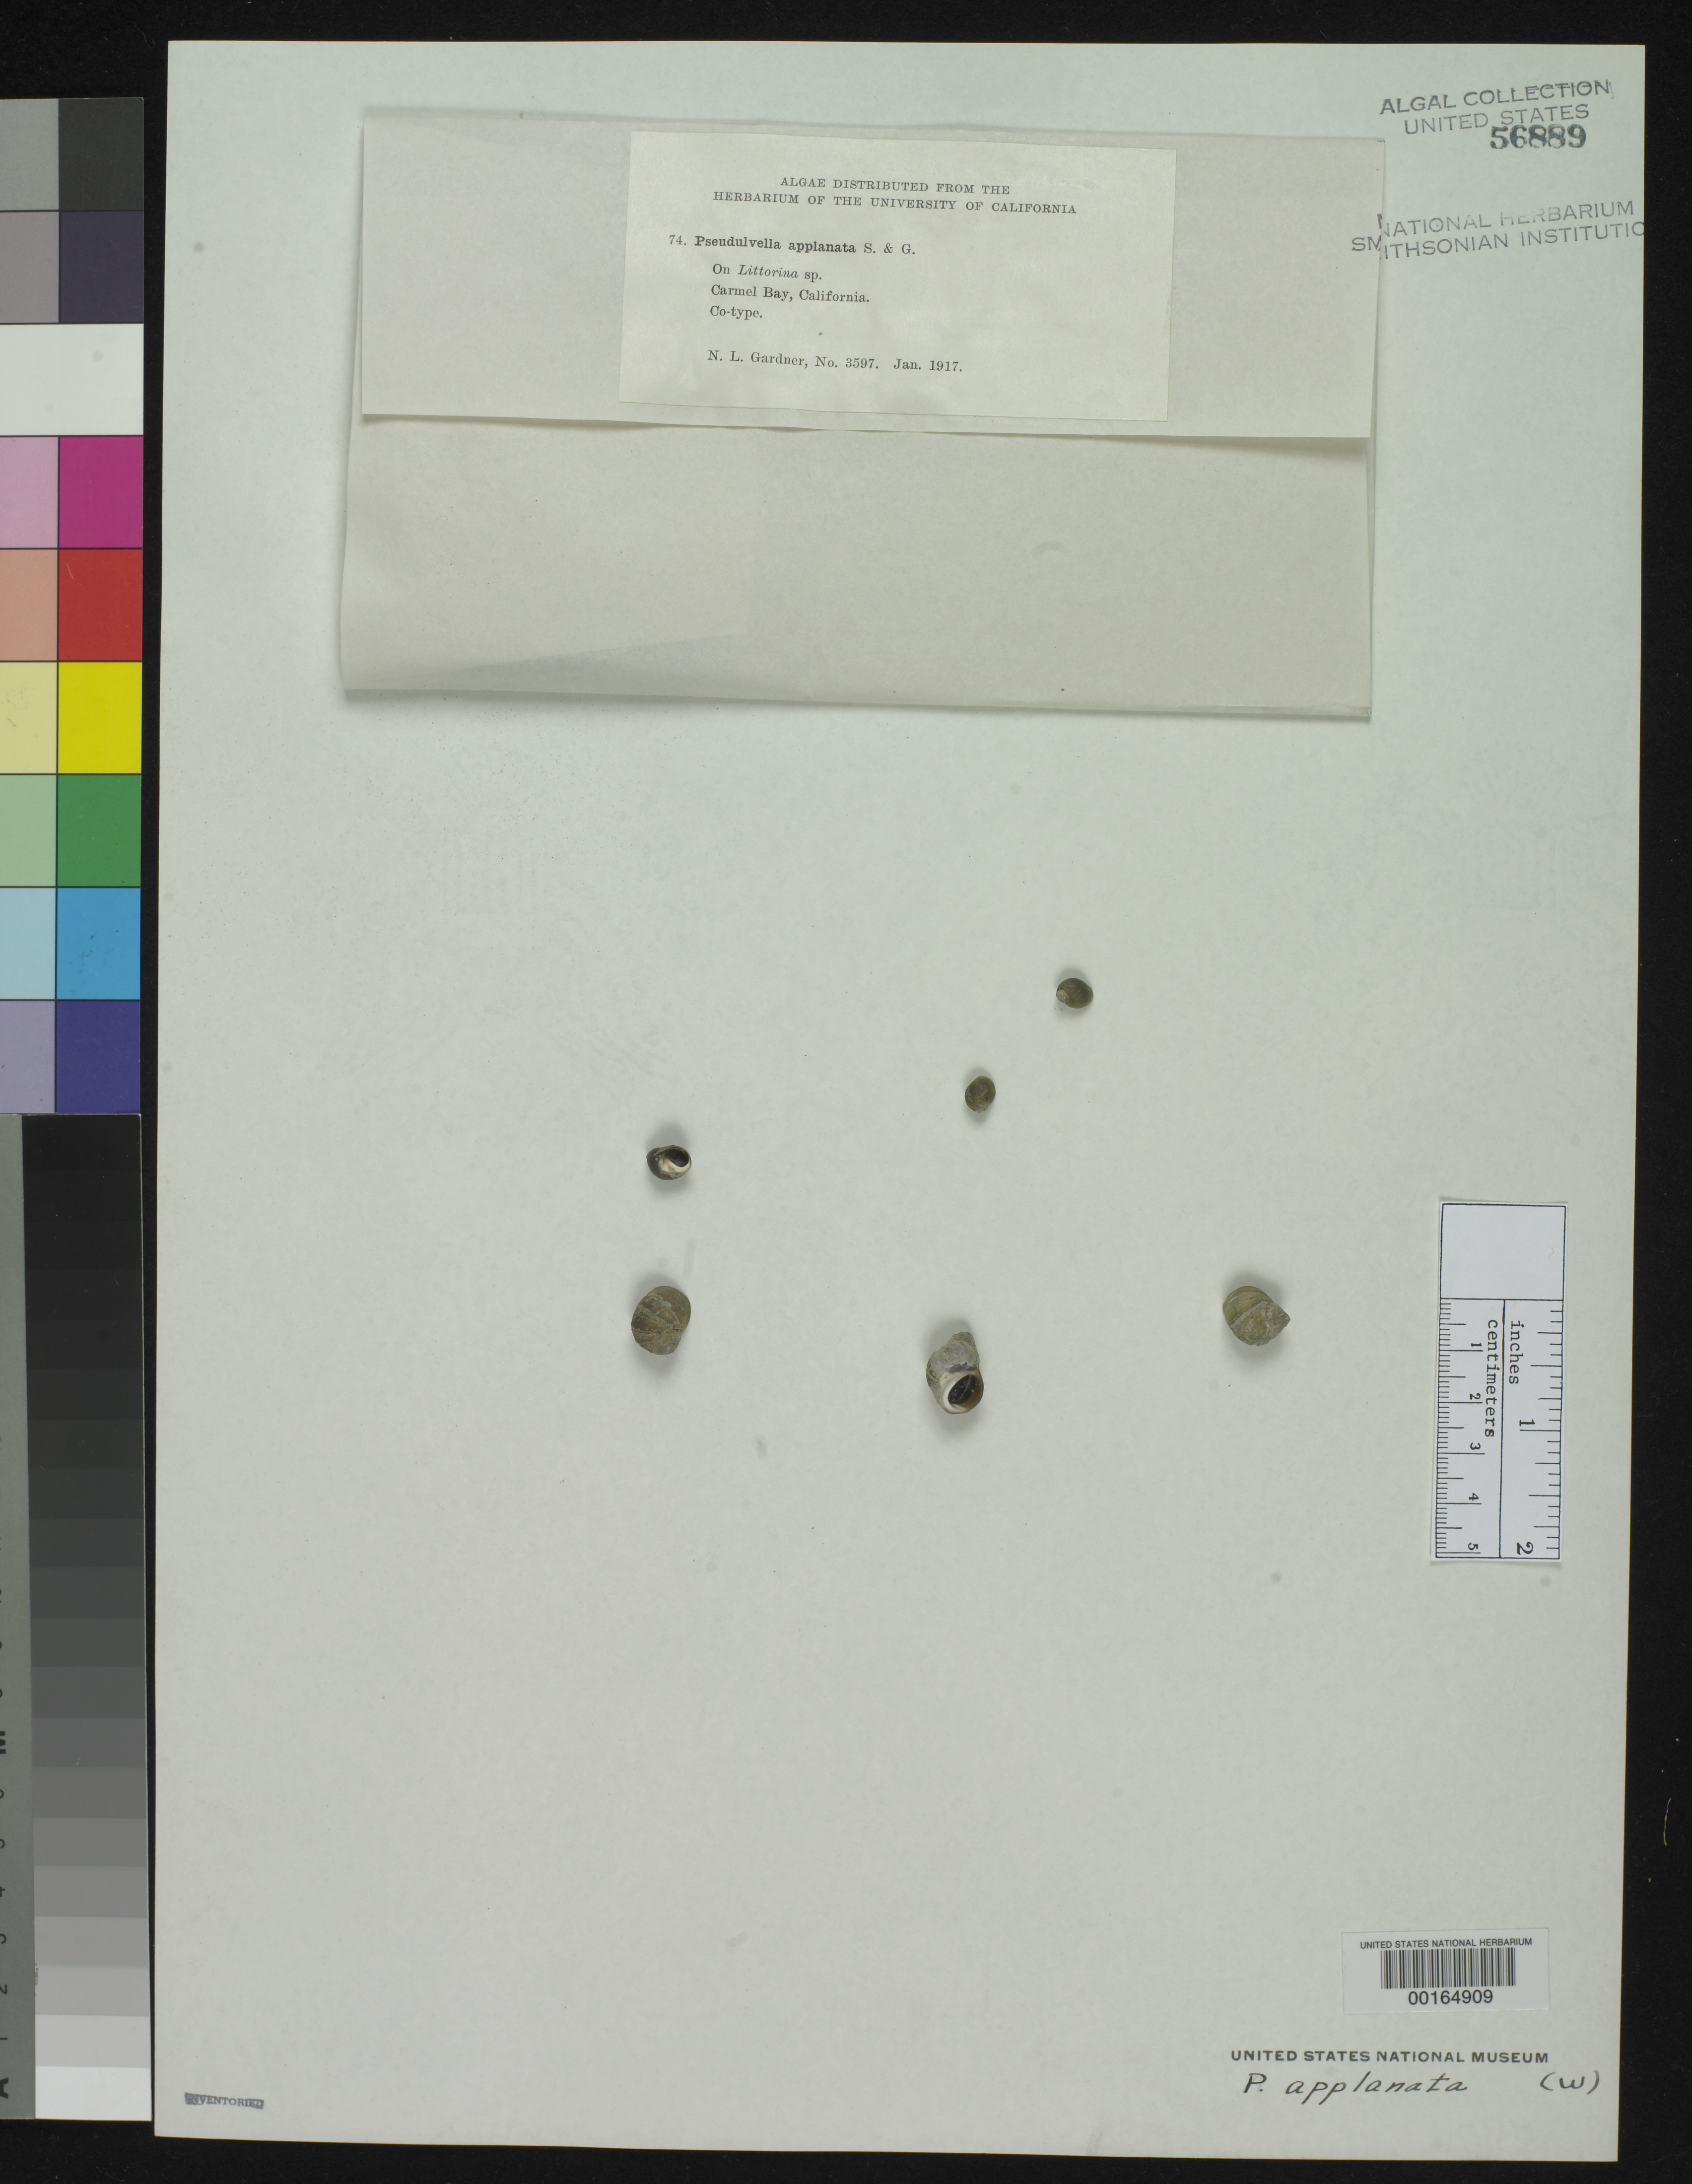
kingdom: Plantae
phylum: Chlorophyta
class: Chlorophyceae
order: Chaetopeltidales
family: Chaetopeltidaceae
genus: Pseudulvella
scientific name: Pseudulvella applanata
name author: Setch. & N.L. Gardner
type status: Isotype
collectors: N. Gardner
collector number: NLG 3597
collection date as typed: Jan 1917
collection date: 1917-01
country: United States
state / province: California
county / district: Monterey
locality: Carmel Bay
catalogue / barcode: US 56889